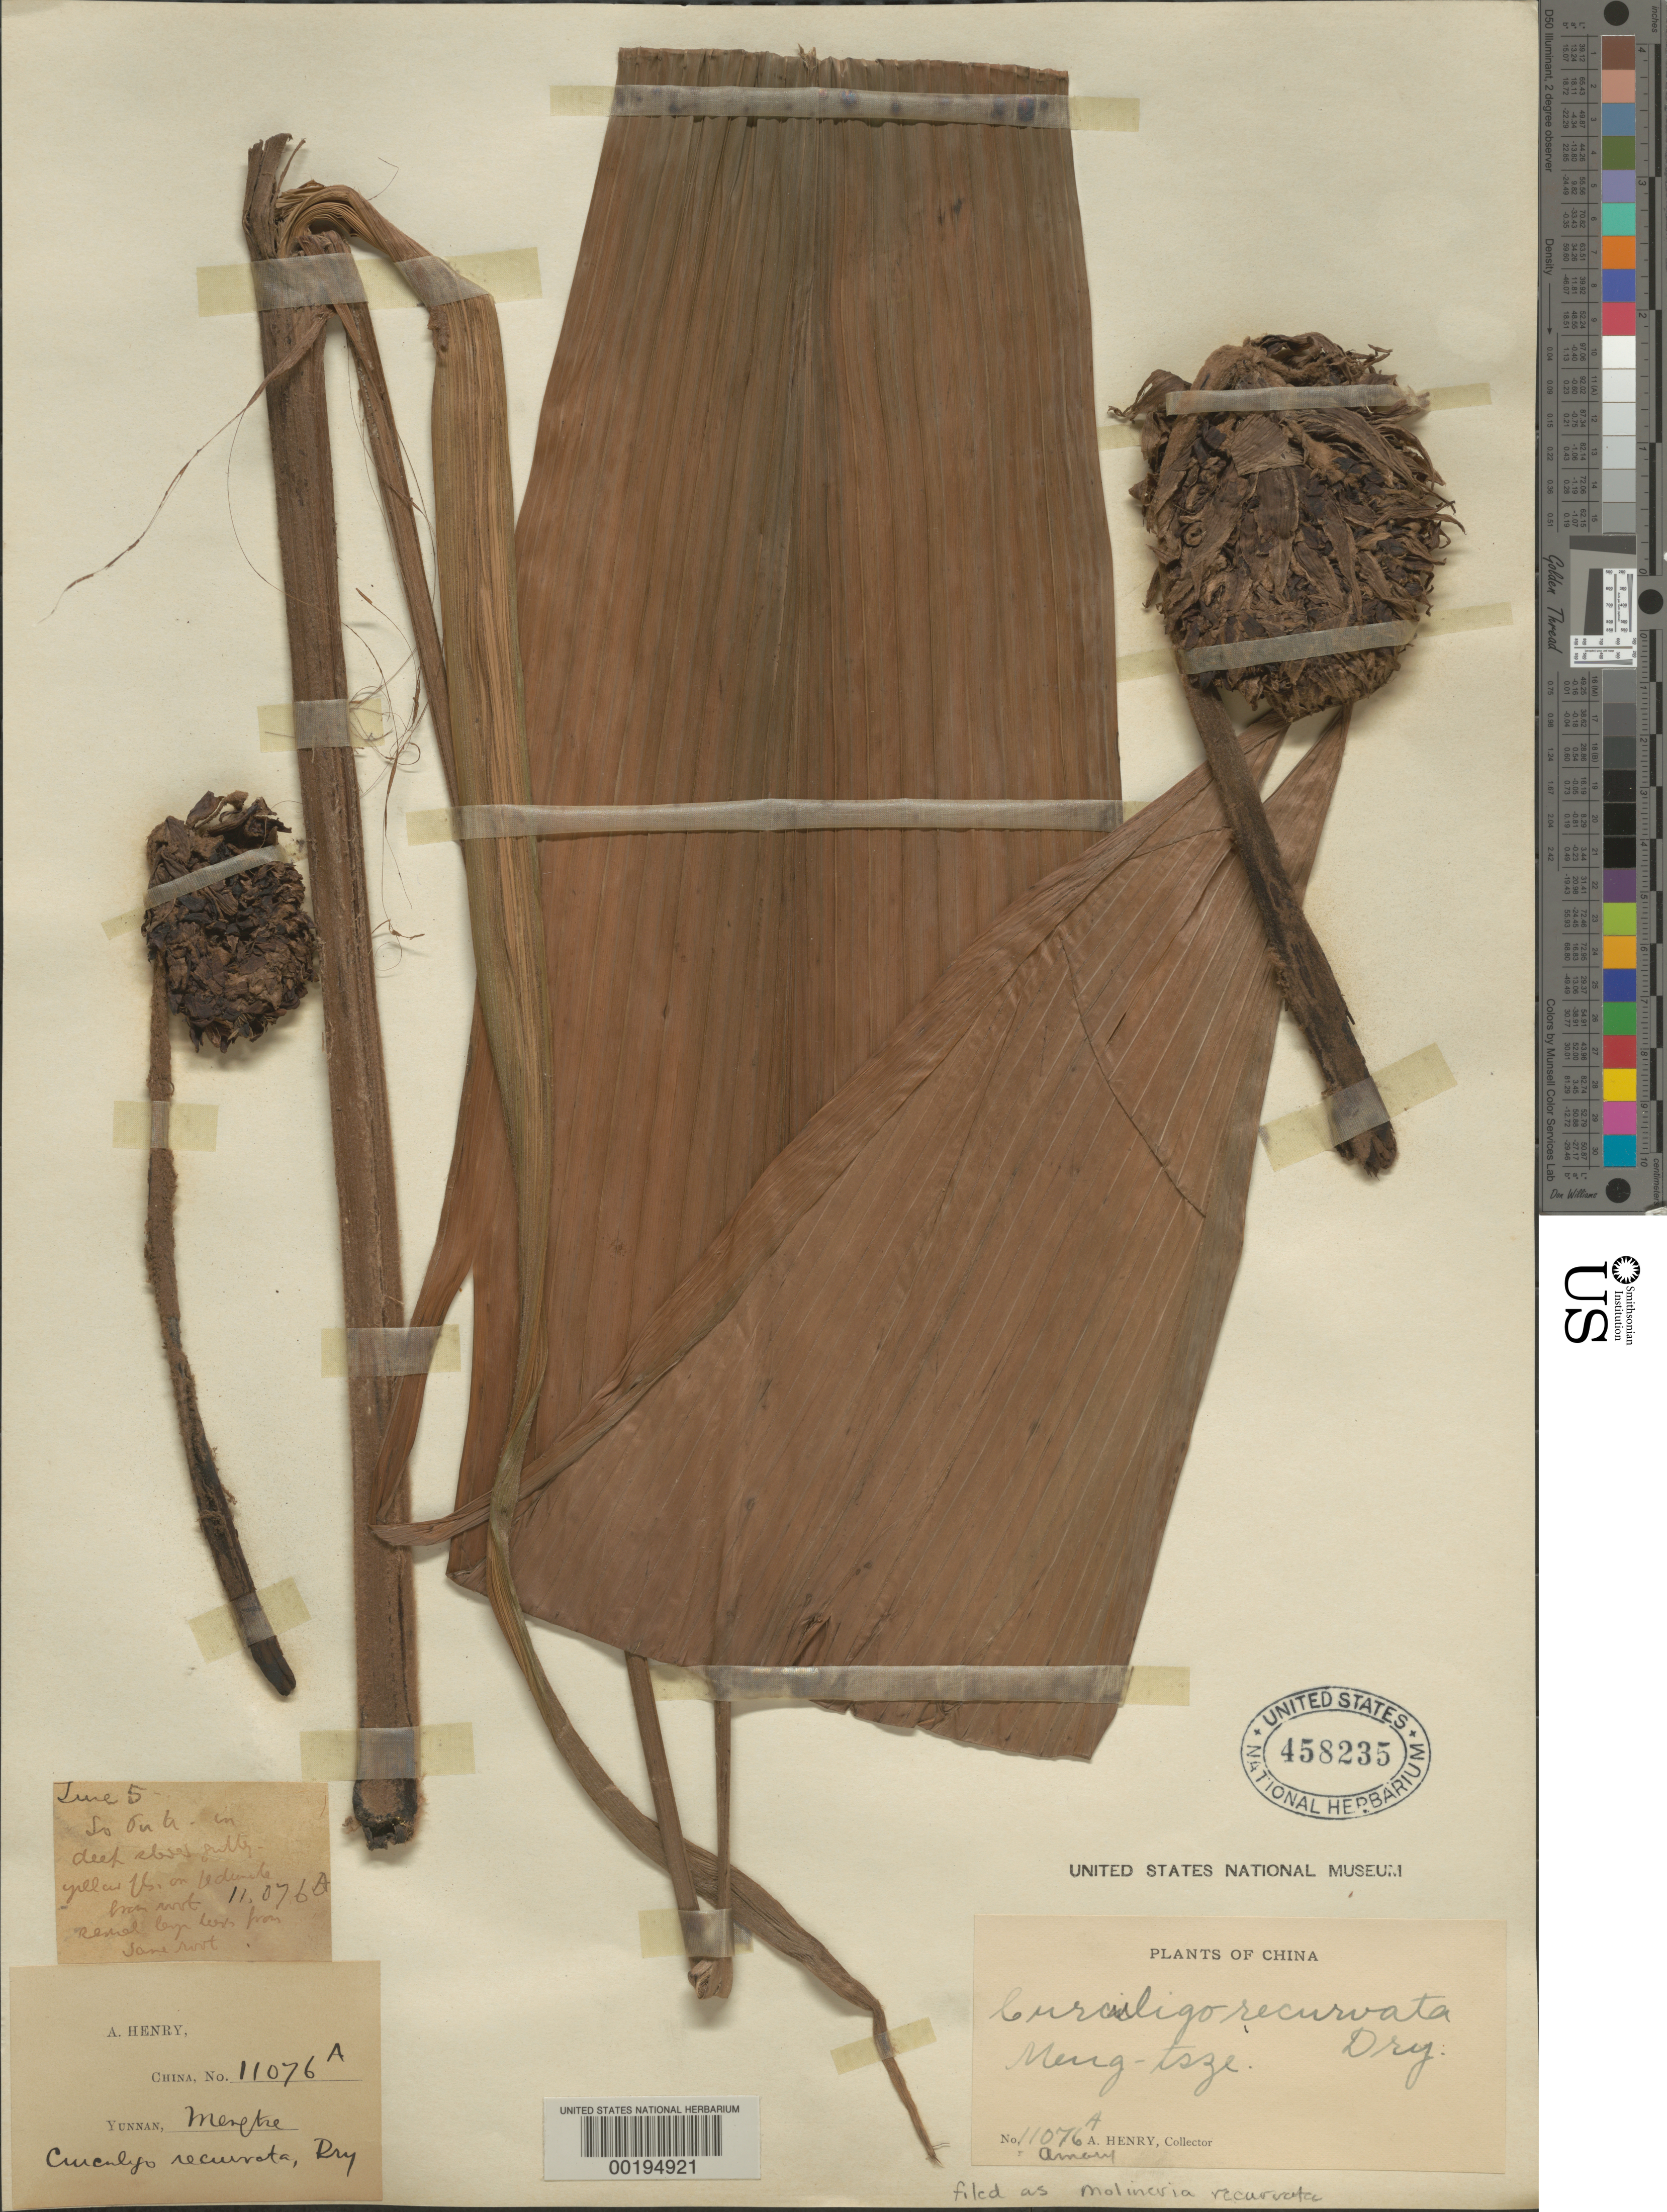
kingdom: Plantae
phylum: Tracheophyta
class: Liliopsida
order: Asparagales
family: Hypoxidaceae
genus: Curculigo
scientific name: Curculigo capitulata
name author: (Lour.) Kuntze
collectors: A. Henry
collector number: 11076 A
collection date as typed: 05 Jun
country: China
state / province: Yunnan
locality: Meng-tsze. Lo Pu ti.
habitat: Deep gully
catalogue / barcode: US 458235